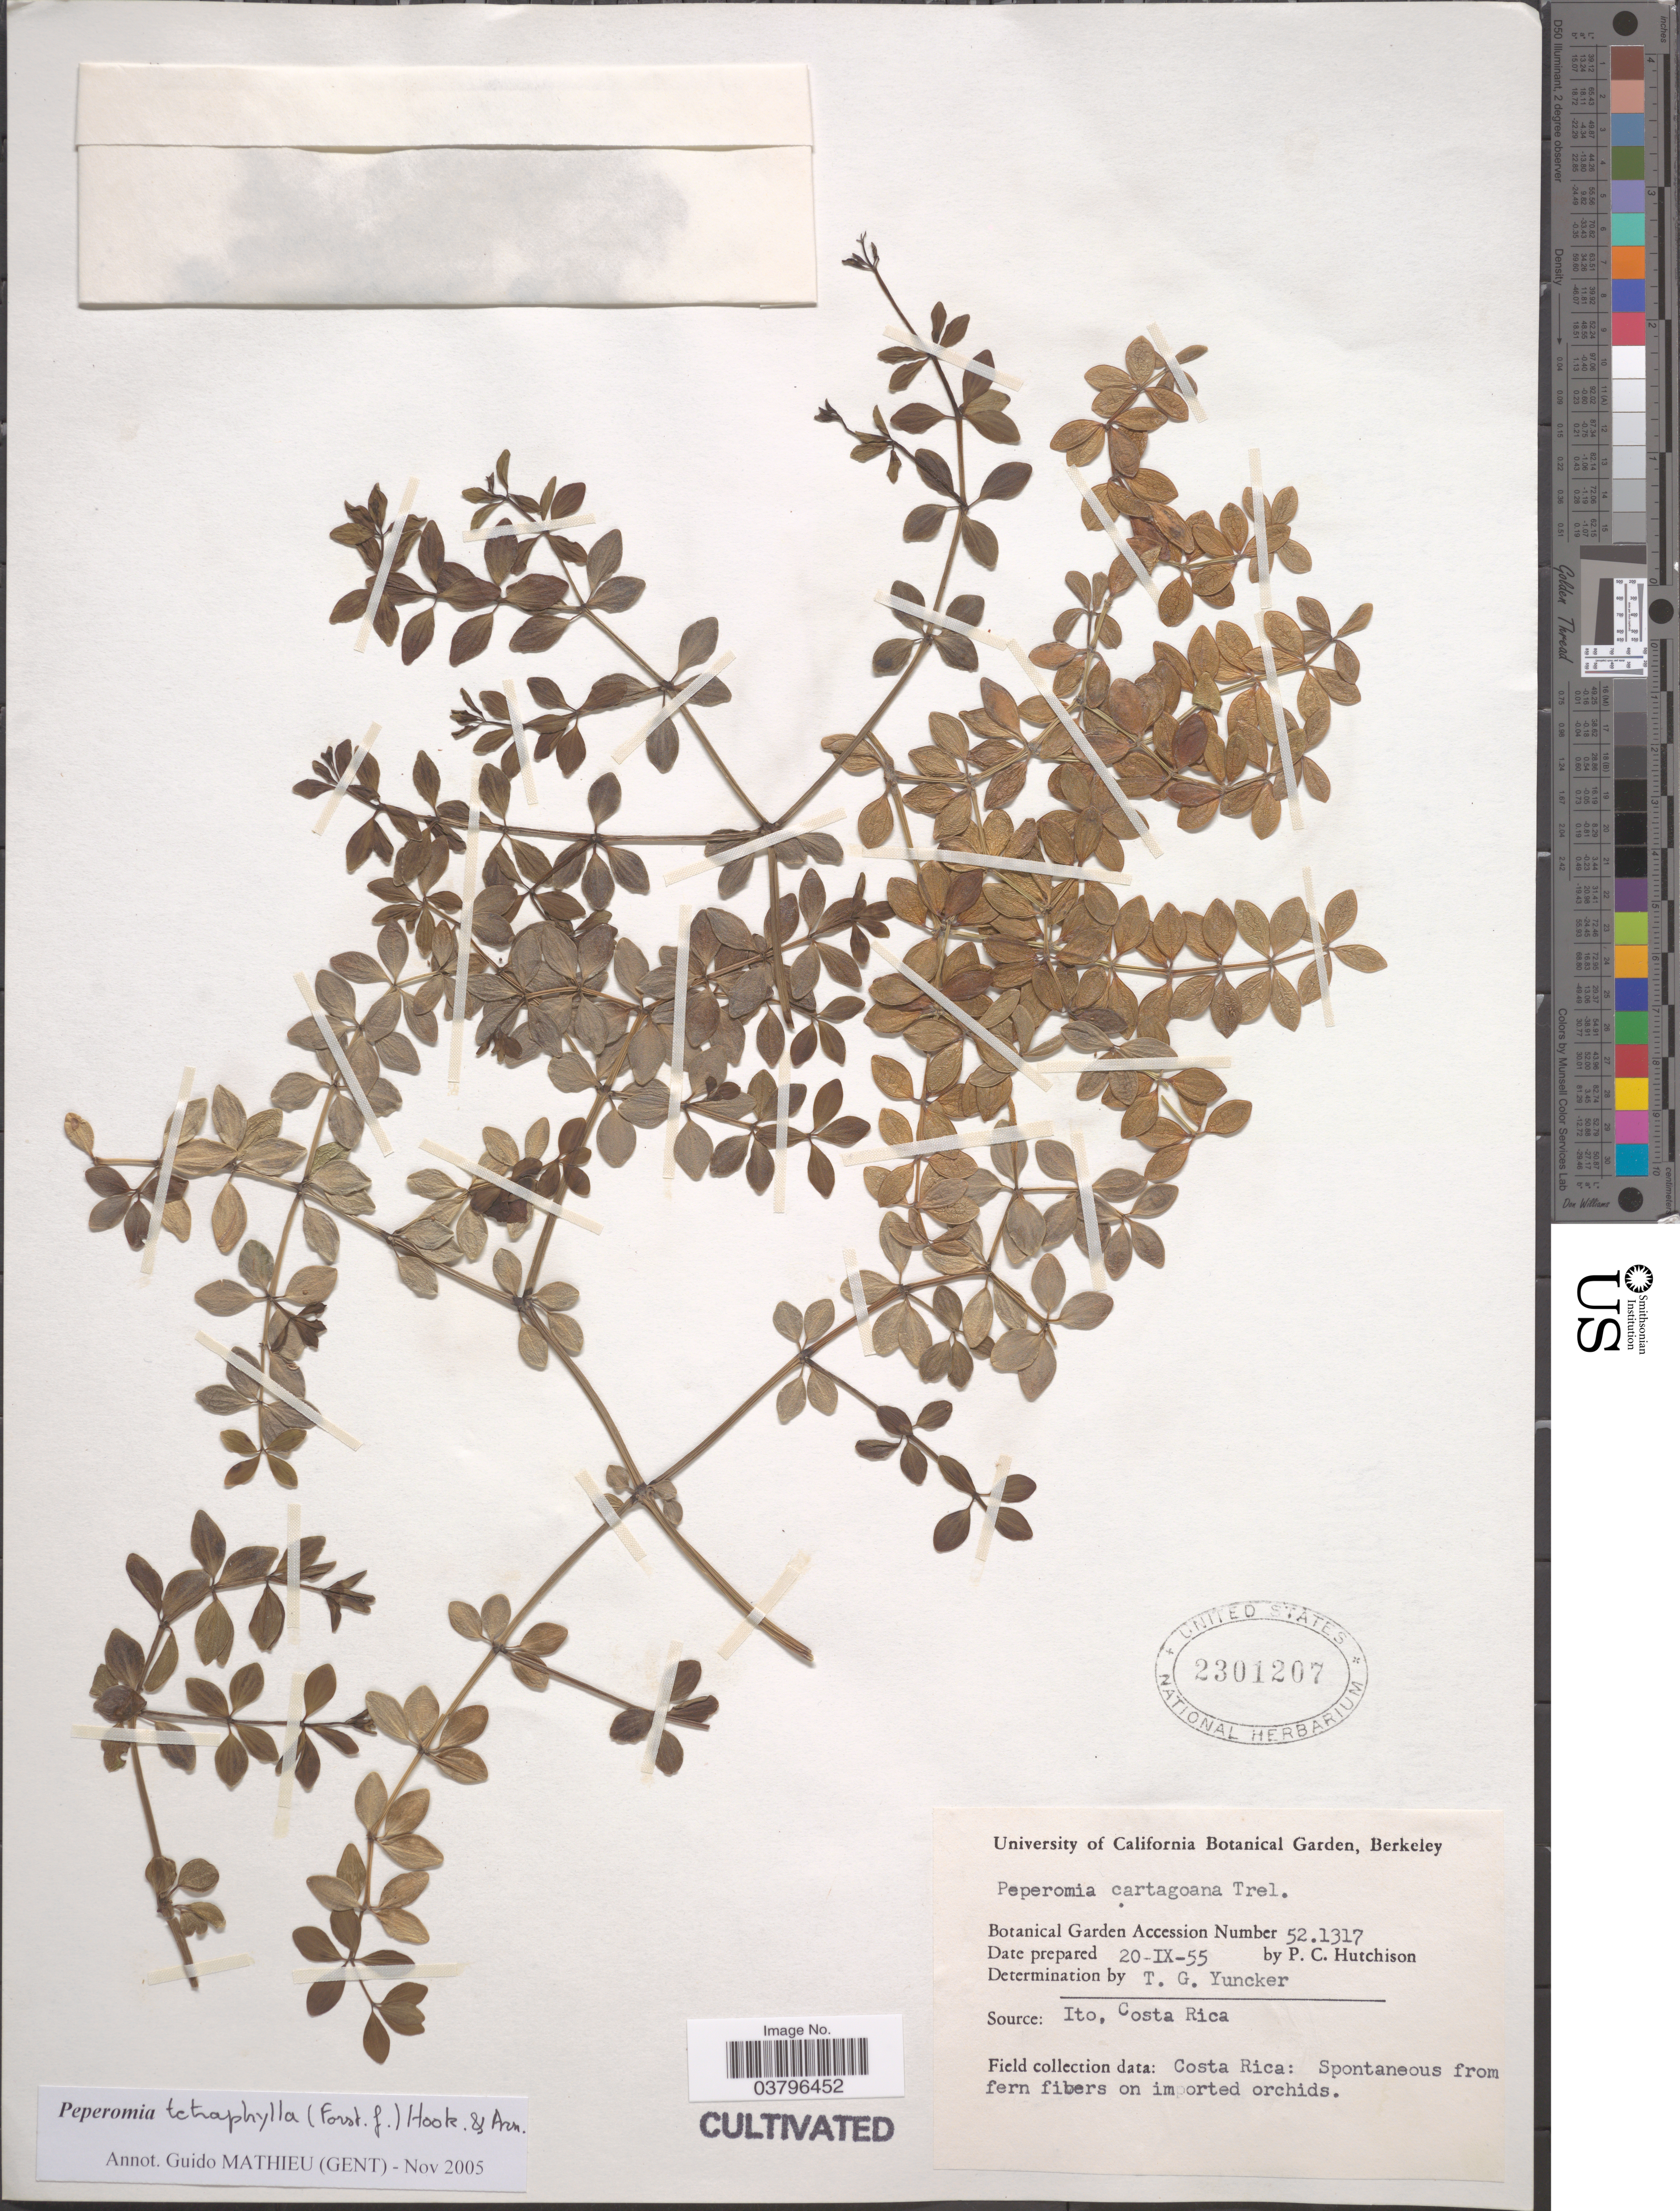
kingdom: Plantae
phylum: Tracheophyta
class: Magnoliopsida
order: Piperales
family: Piperaceae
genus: Peperomia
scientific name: Peperomia tetraphylla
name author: (G. Forst.) Hook. & Arn.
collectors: P. C. Hutchison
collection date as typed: Transcribed d/m/y: 20/9/55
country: United States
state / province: California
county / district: Alameda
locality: University of California Botanical Garden, Berkeley.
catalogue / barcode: US 2301207